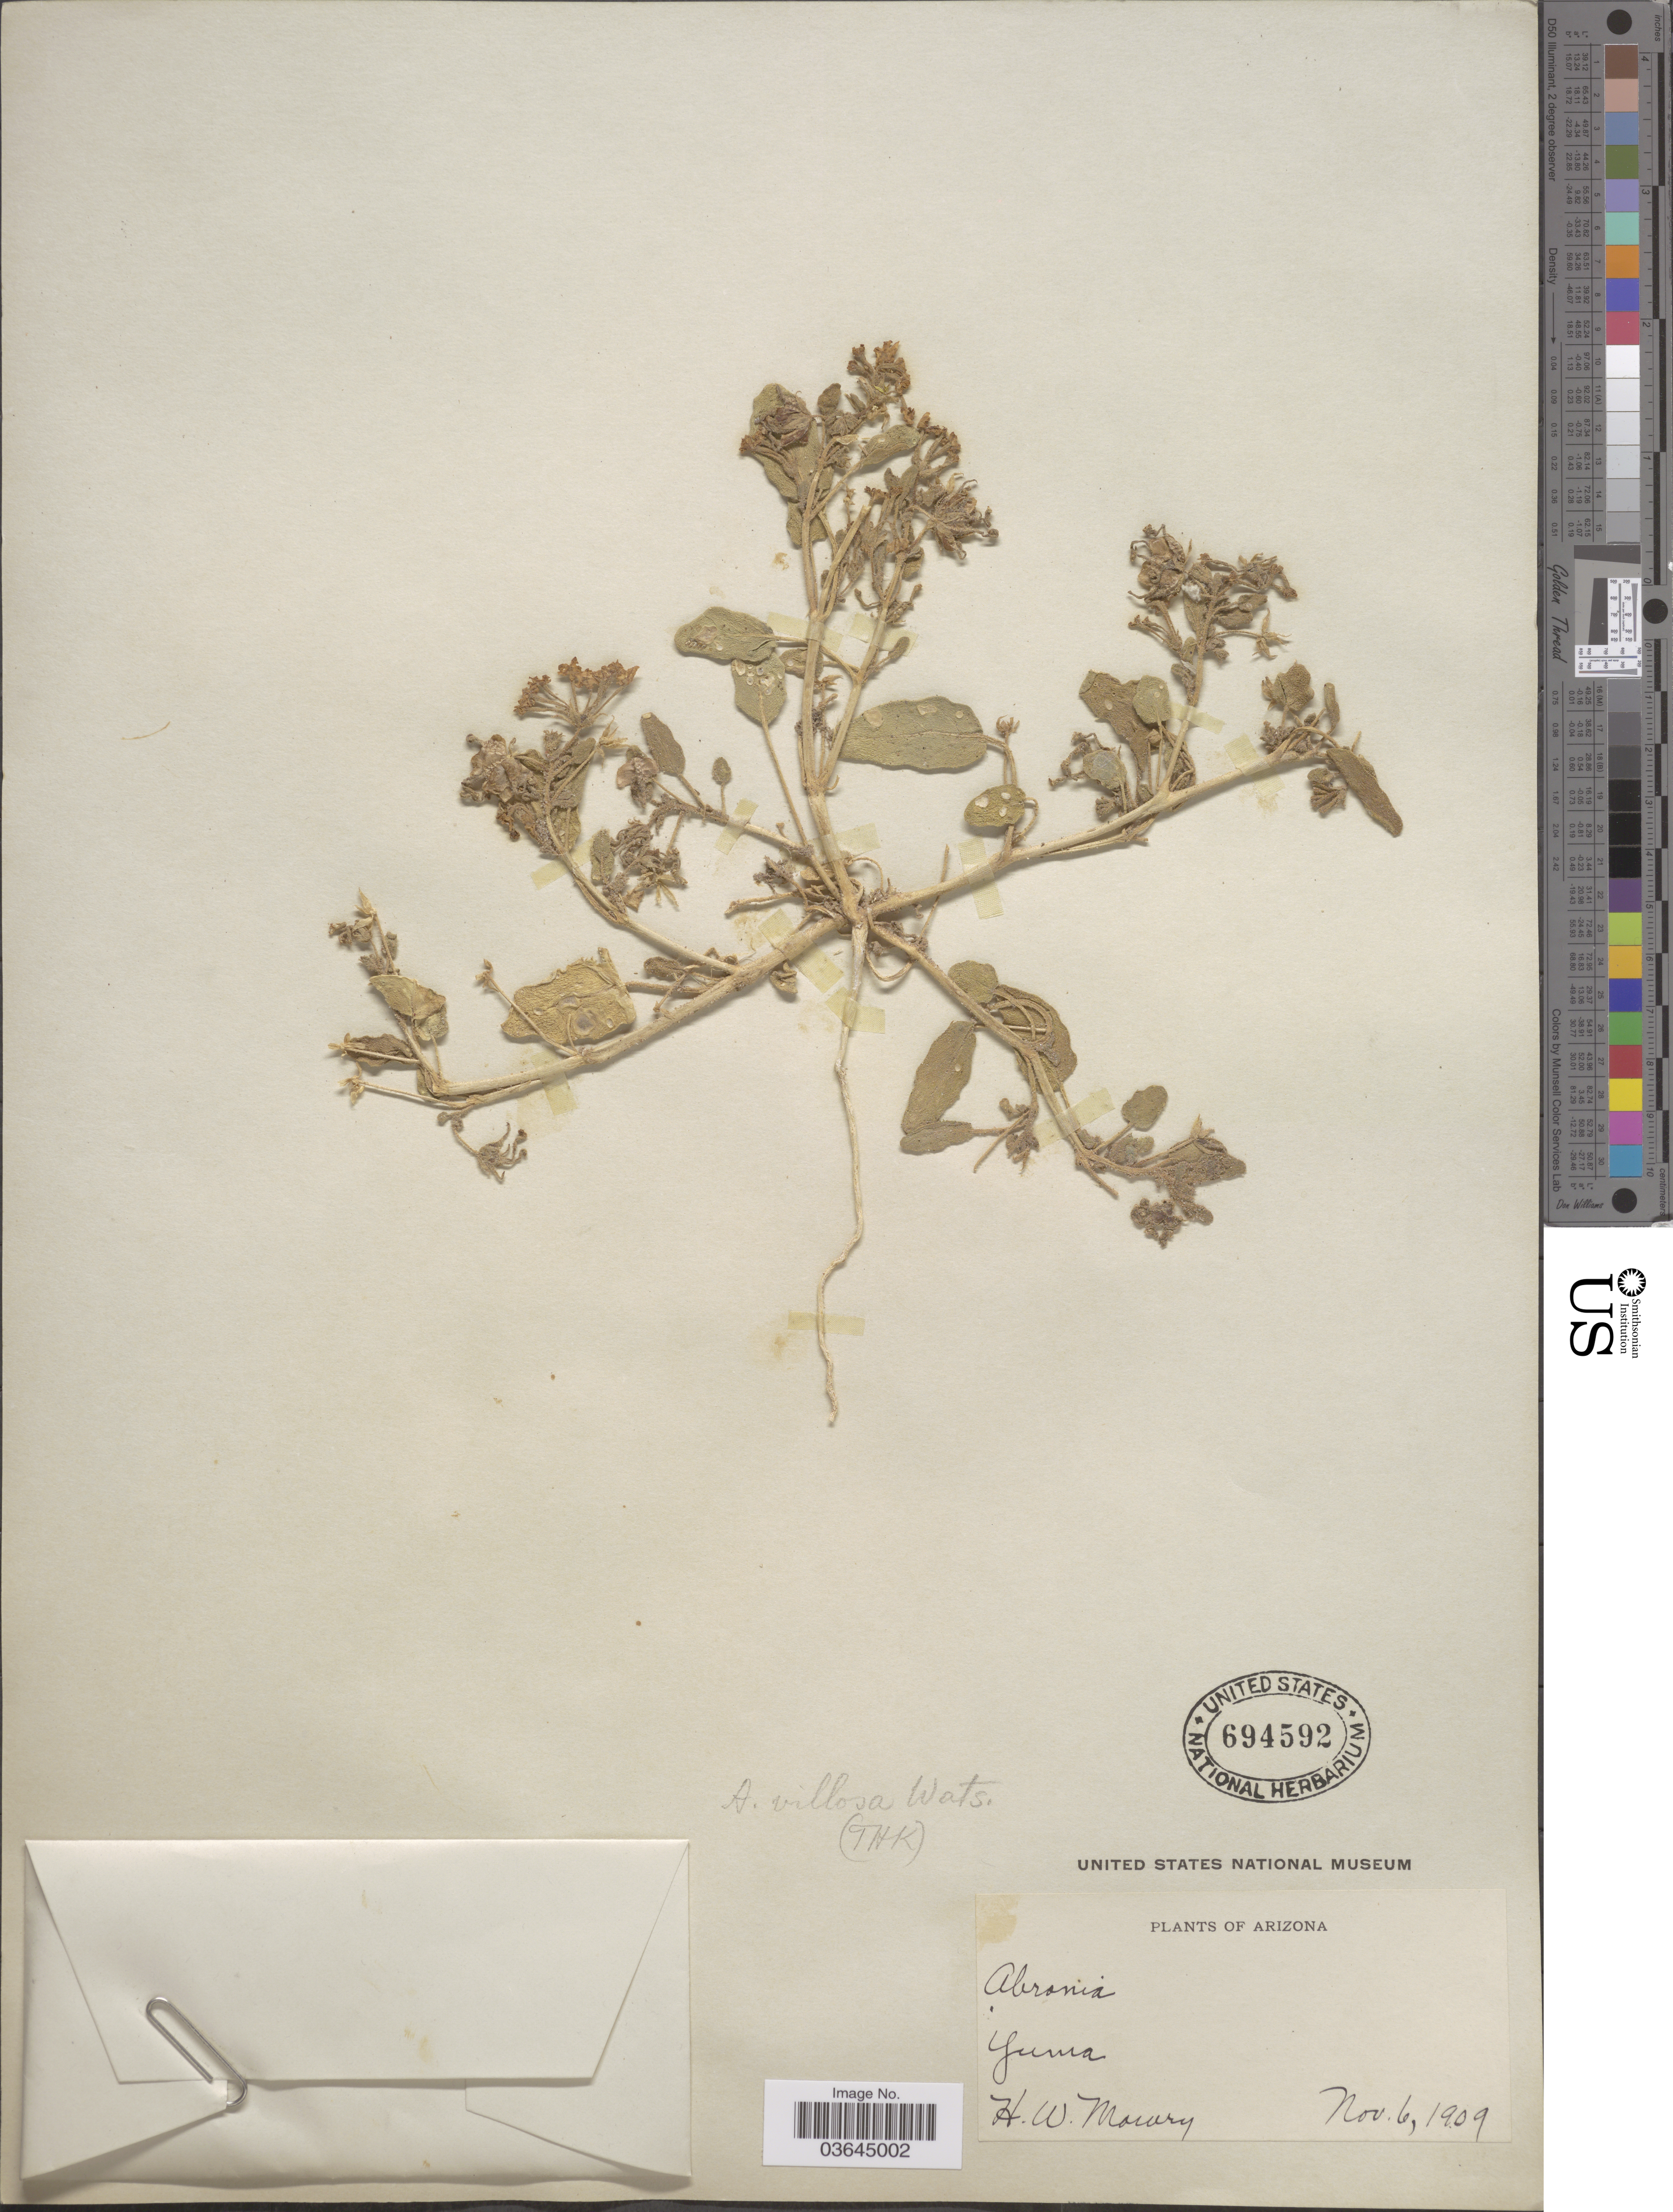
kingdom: Plantae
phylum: Tracheophyta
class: Magnoliopsida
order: Caryophyllales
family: Nyctaginaceae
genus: Abronia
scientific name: Abronia villosa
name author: S. Watson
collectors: H. Mowry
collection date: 1909-11-06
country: United States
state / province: Arizona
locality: Yuma.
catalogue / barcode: US 694592